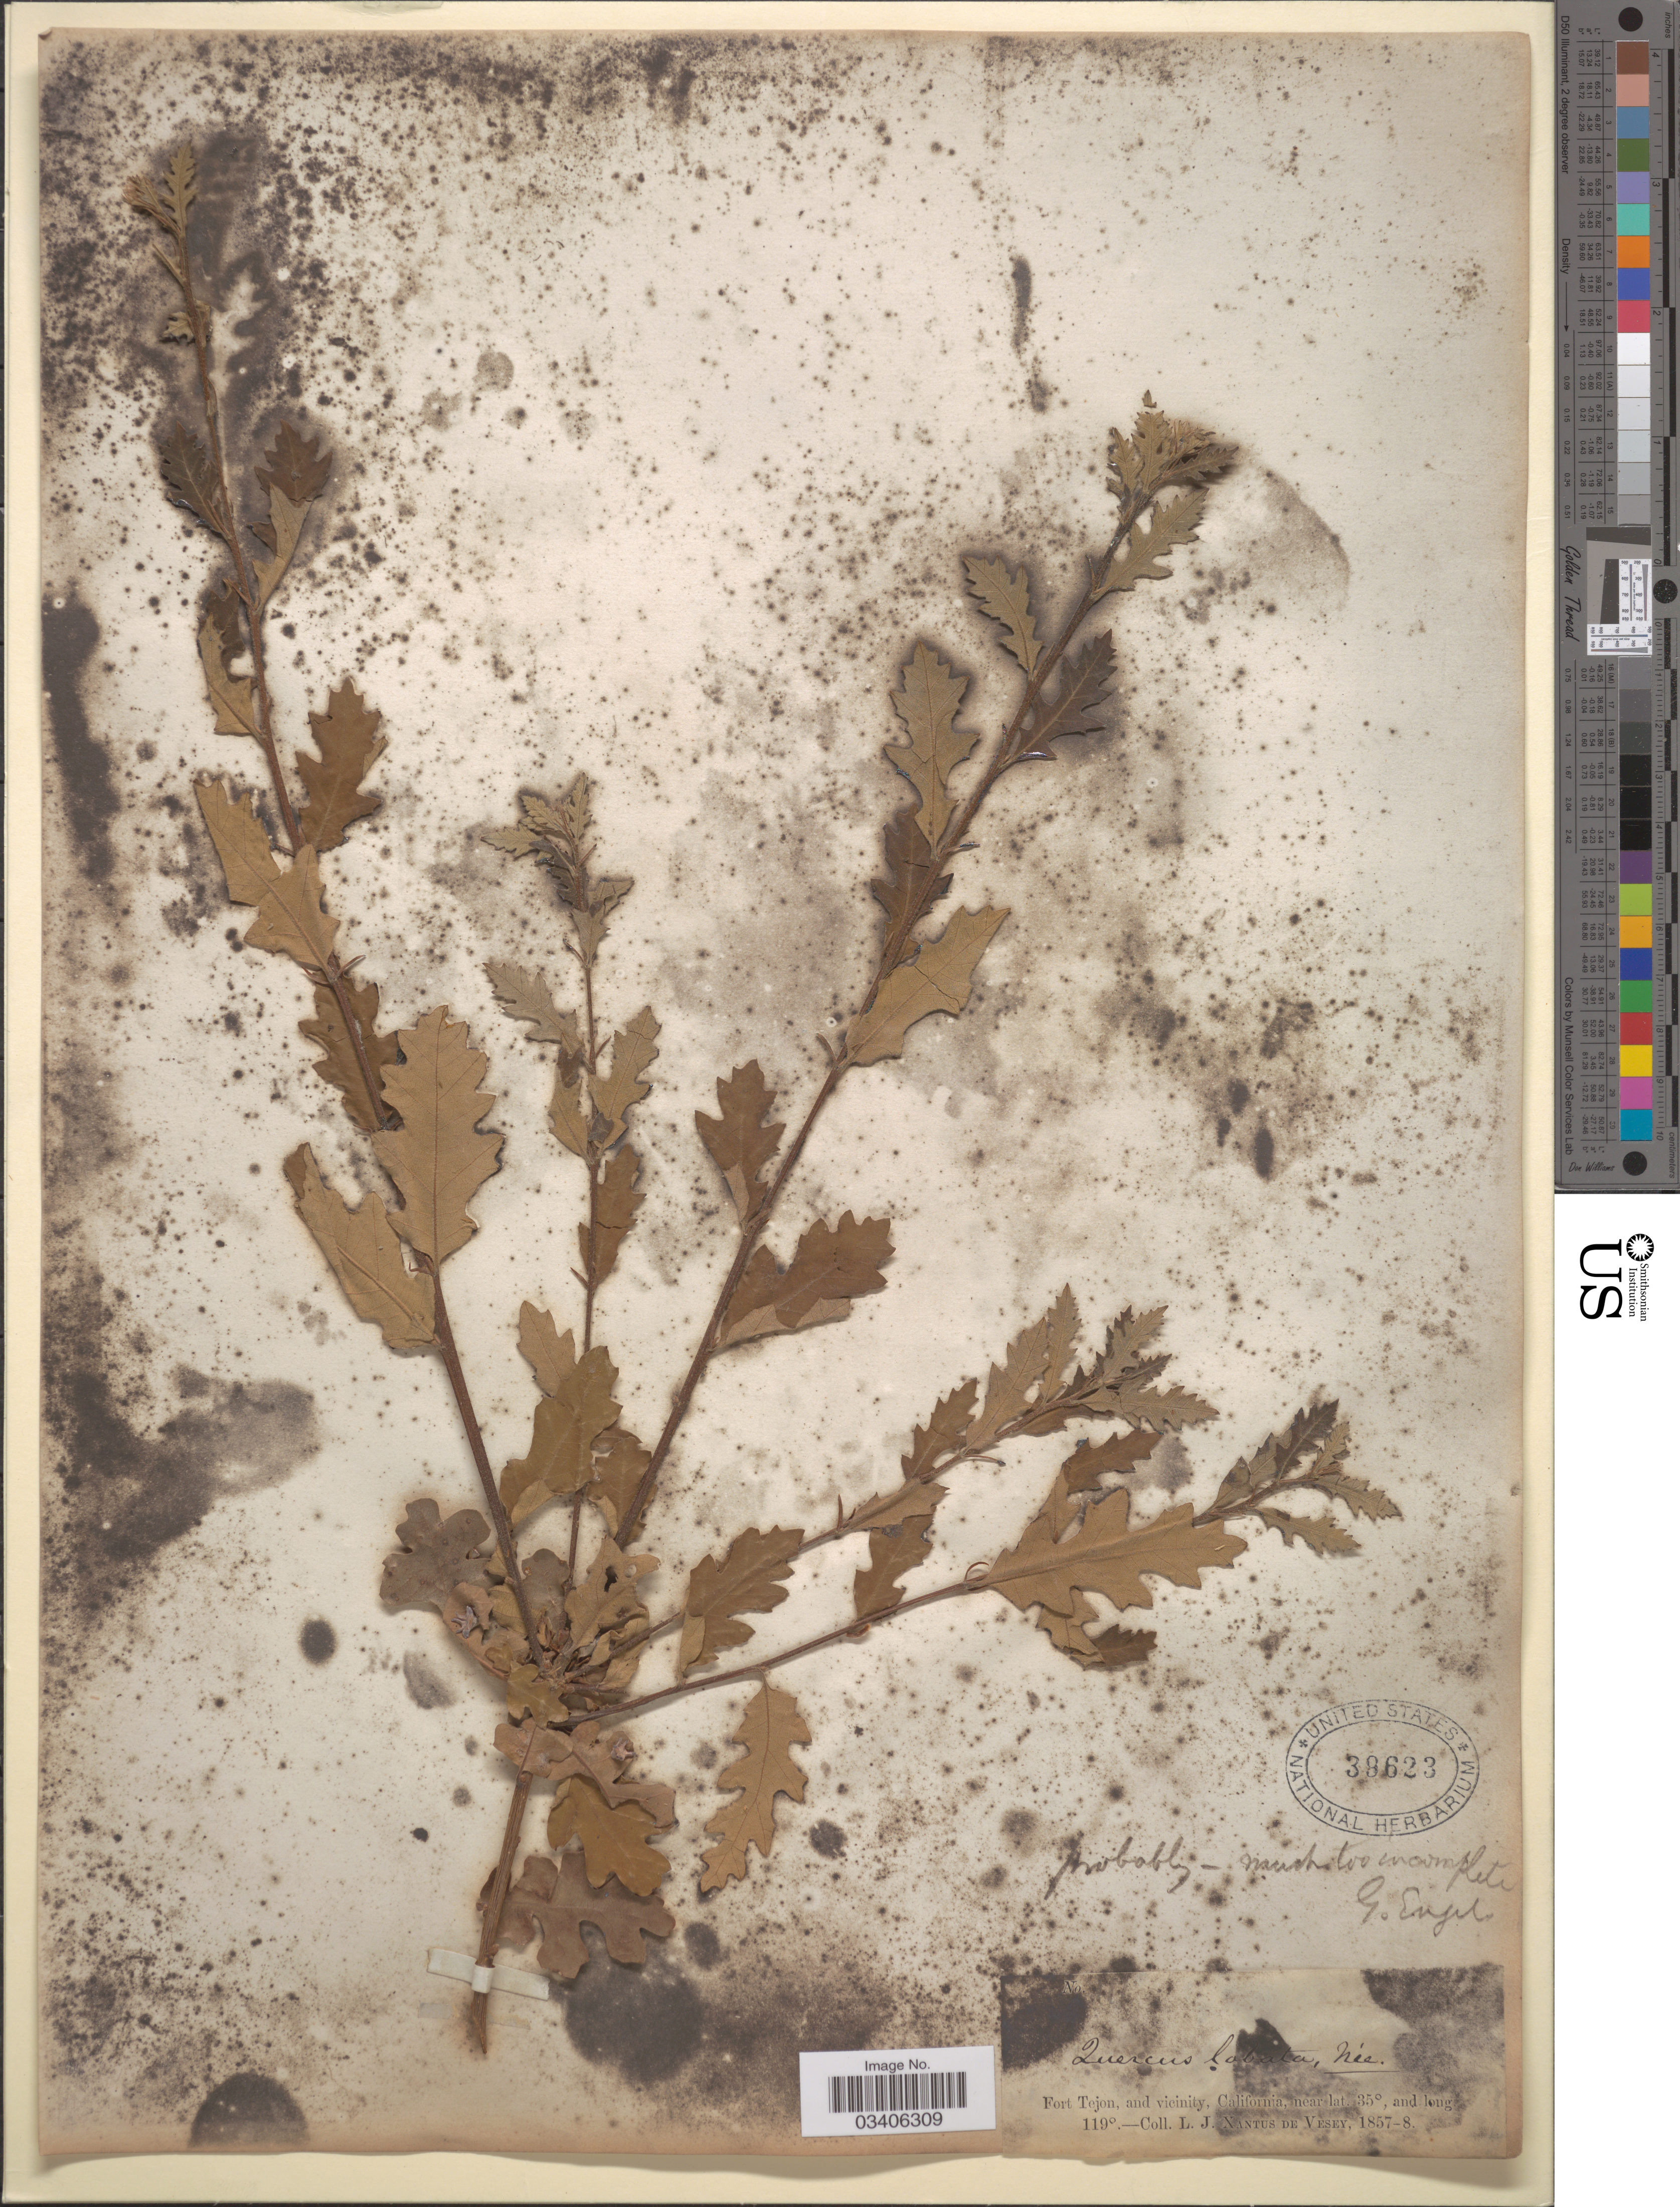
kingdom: Plantae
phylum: Tracheophyta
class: Magnoliopsida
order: Fagales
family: Fagaceae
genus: Quercus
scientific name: Quercus lobata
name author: Née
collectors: L. Xantus de Vesey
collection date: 1857/1858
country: United States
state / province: California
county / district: Kern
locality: Fort Tejon, and vicinity.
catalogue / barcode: US 39623